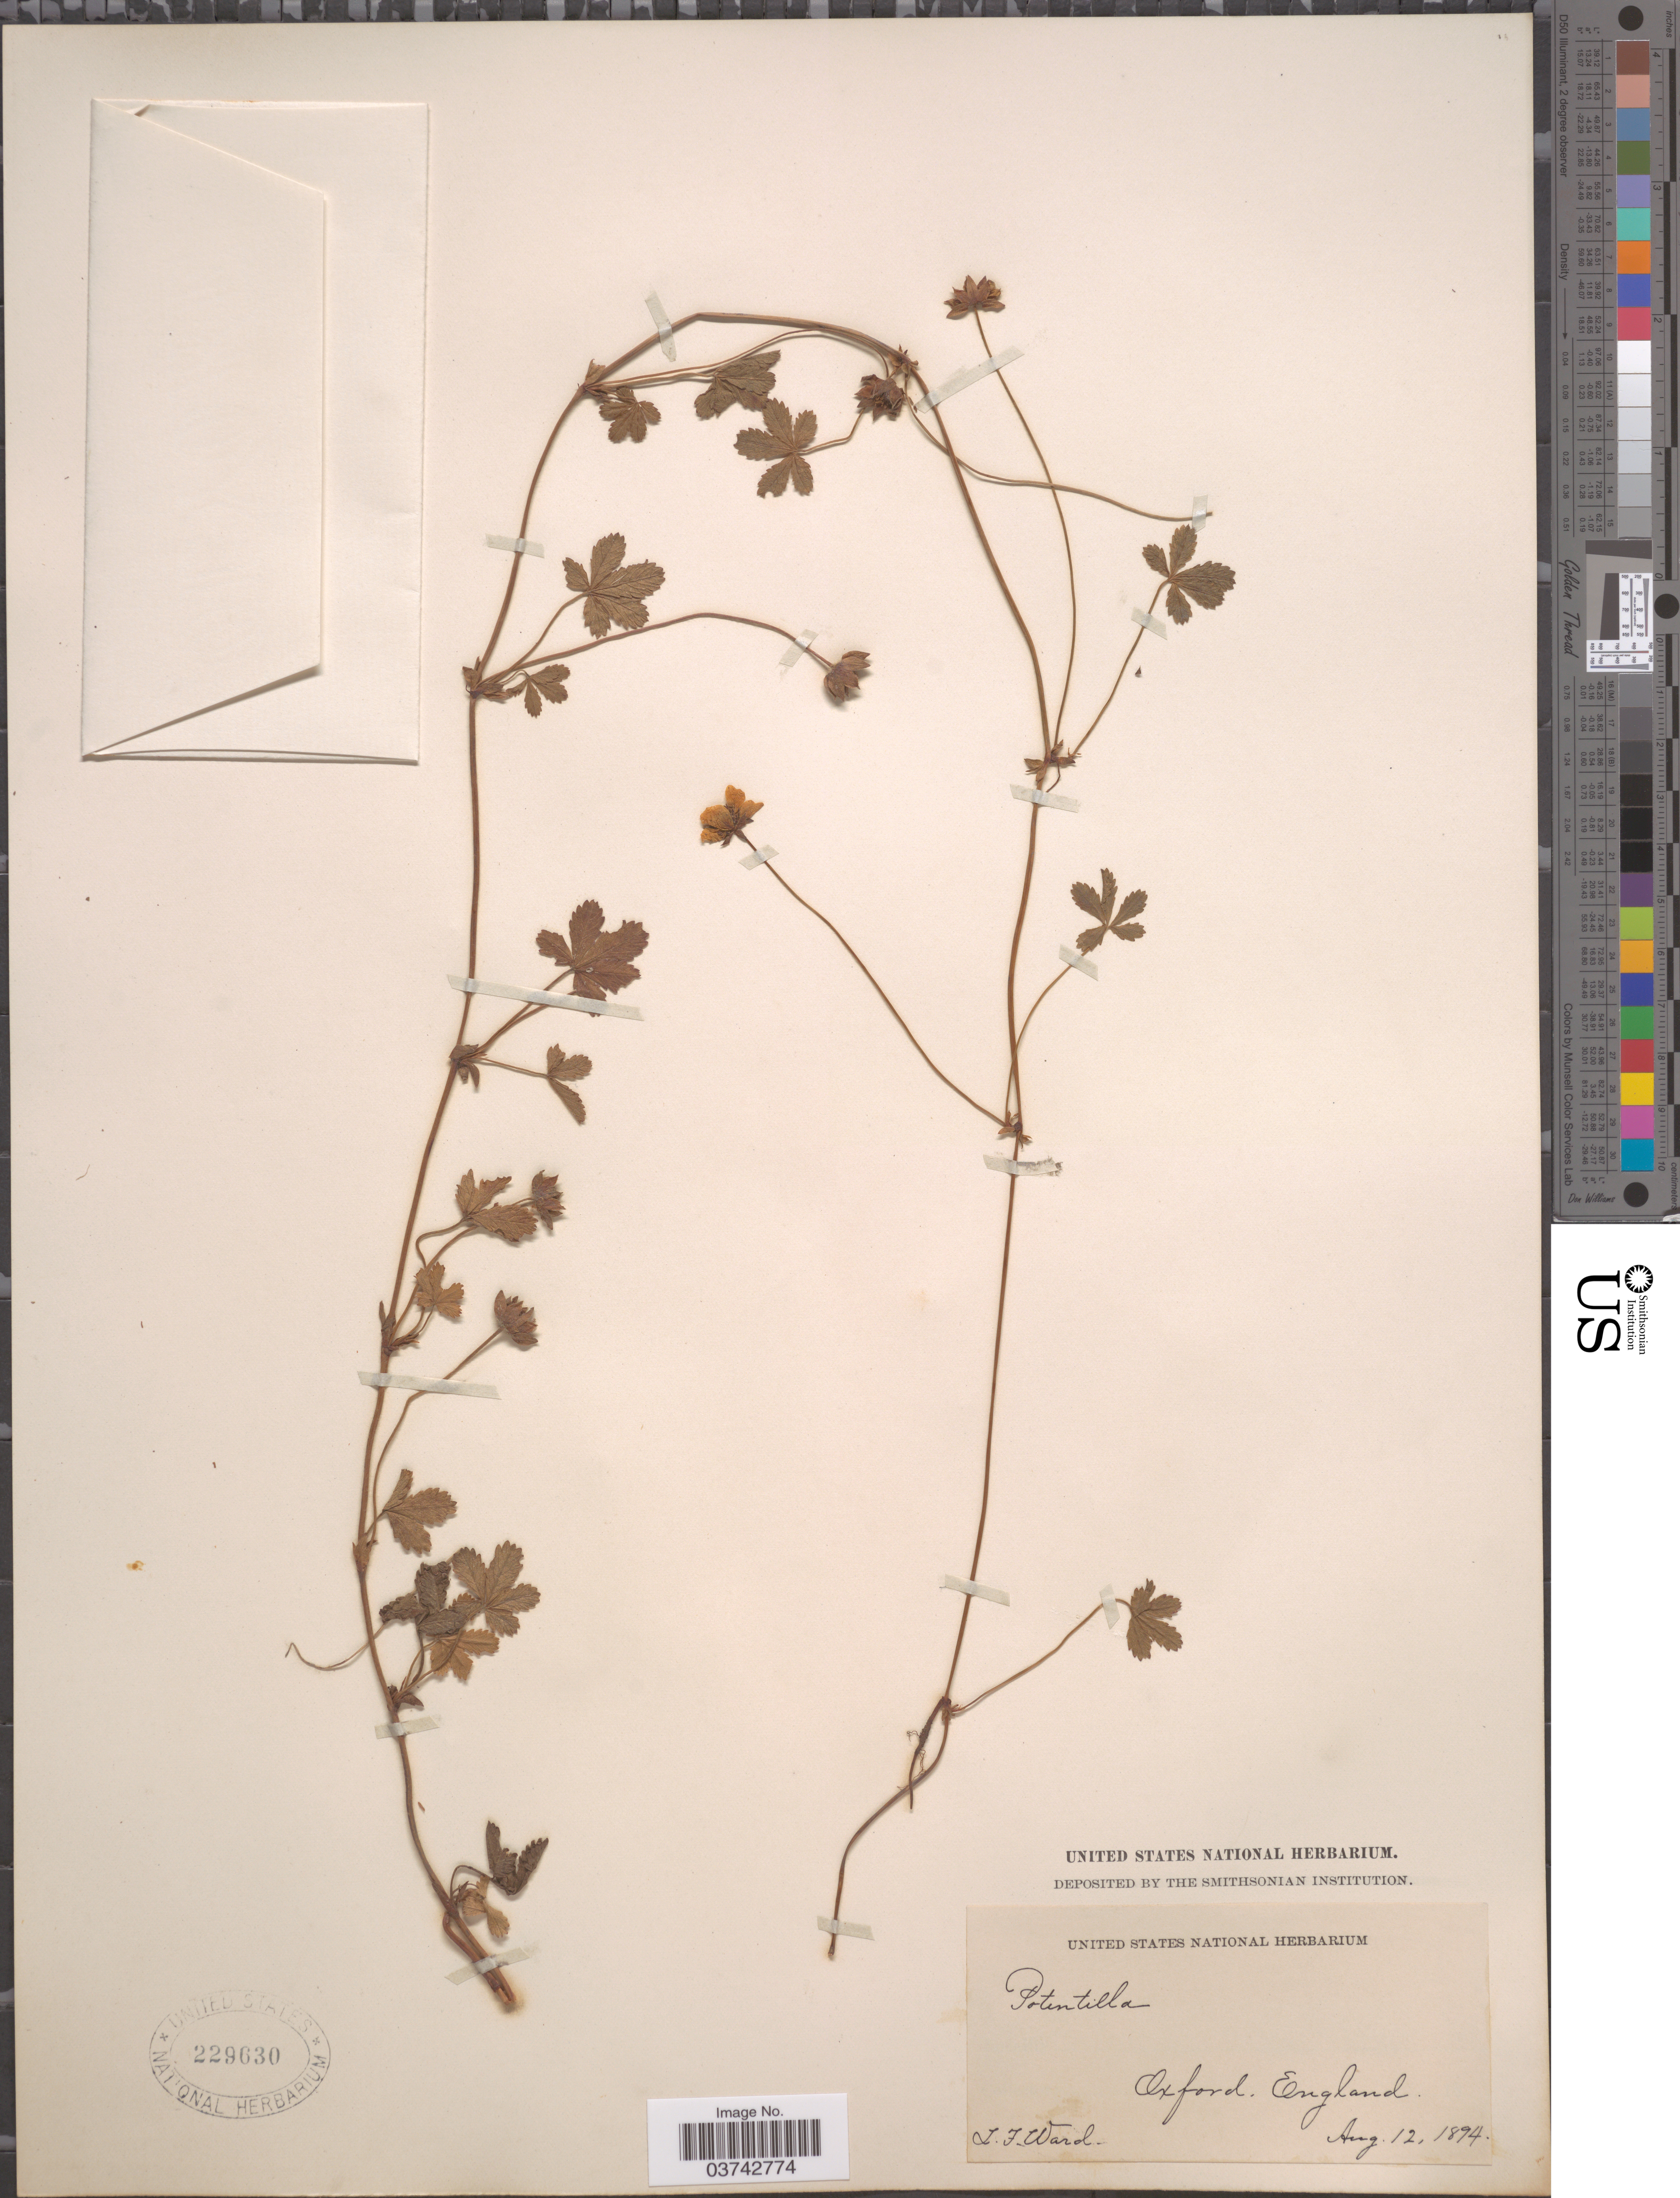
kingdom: Plantae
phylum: Tracheophyta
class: Magnoliopsida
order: Rosales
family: Rosaceae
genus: Potentilla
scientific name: Potentilla reptans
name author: L.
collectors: L. Ward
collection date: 1894-08-12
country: United Kingdom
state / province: England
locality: Oxford, England.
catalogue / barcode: US 229630